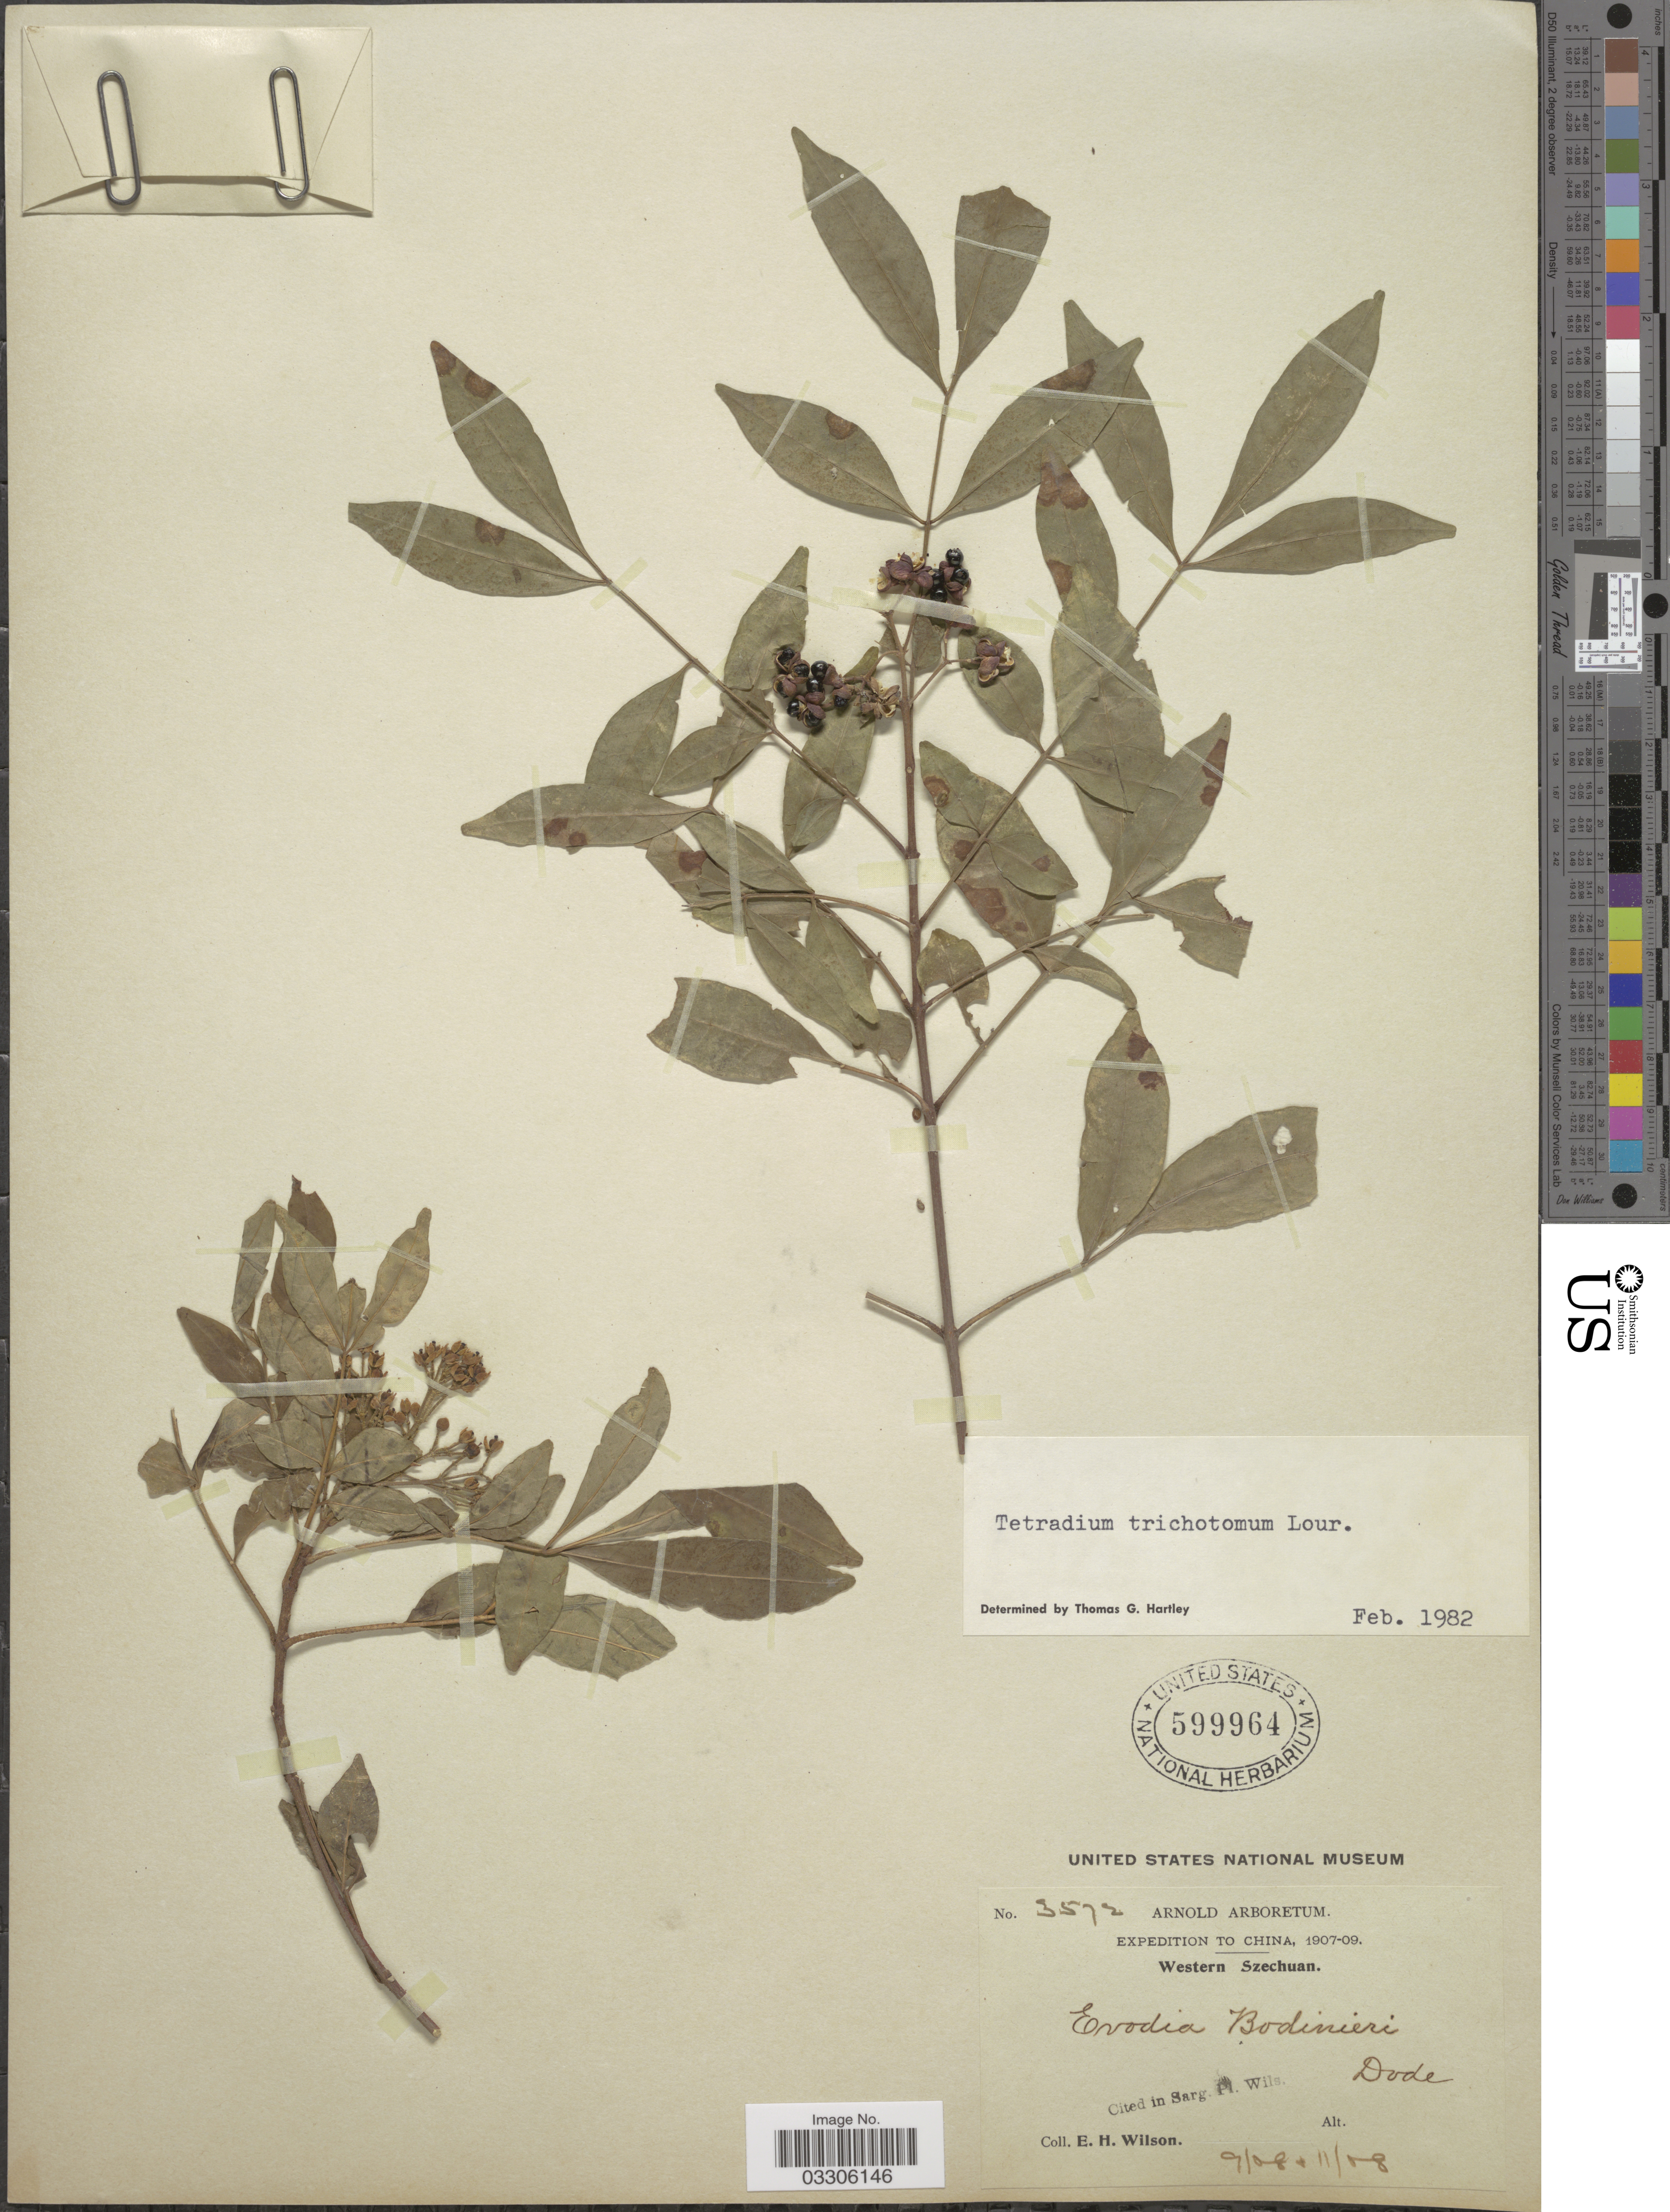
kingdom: Plantae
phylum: Tracheophyta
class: Magnoliopsida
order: Sapindales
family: Rutaceae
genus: Tetradium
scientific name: Tetradium trichotomum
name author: Lour.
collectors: E. Wilson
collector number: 3572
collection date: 1908-09/1908-11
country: China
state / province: Sichuan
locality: Western Szechuan.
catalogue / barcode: US 599964